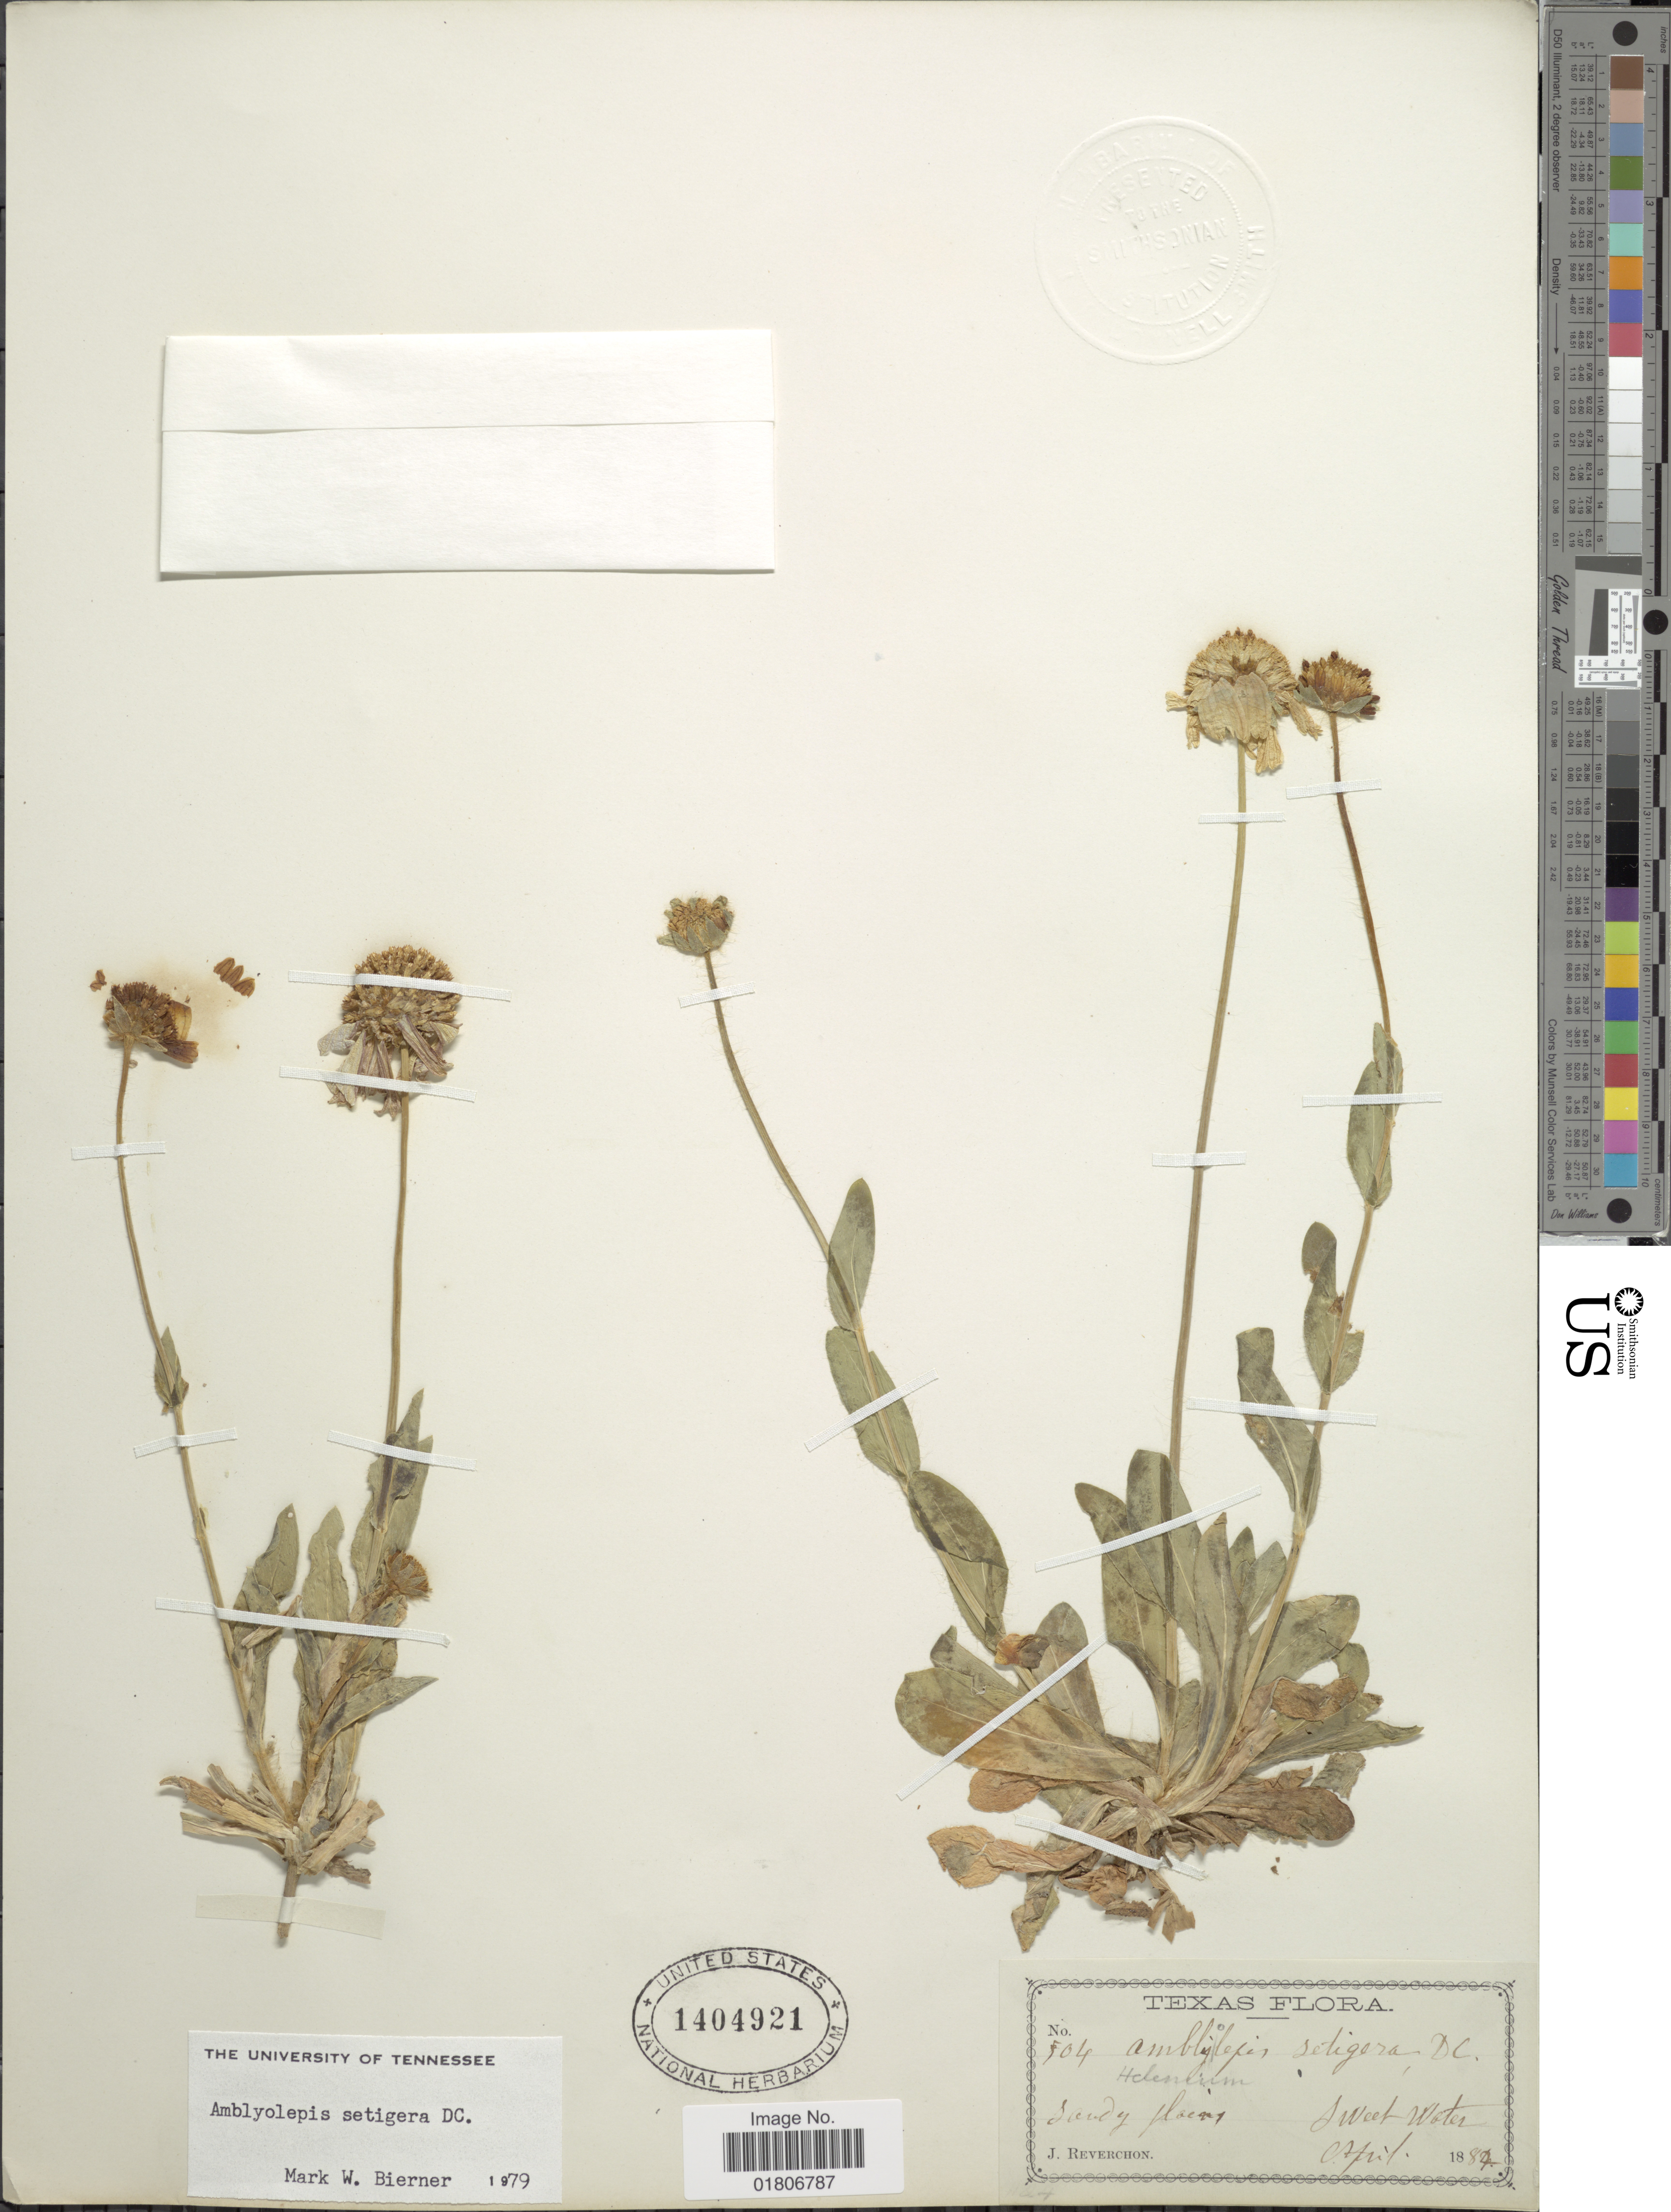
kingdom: Plantae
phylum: Tracheophyta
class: Magnoliopsida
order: Asterales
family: Asteraceae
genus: Amblyolepis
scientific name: Amblyolepis setigera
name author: DC.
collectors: J. Reverchon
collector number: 504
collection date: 1884-04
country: United States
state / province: Texas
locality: Sweet Water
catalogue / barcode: US 1404921